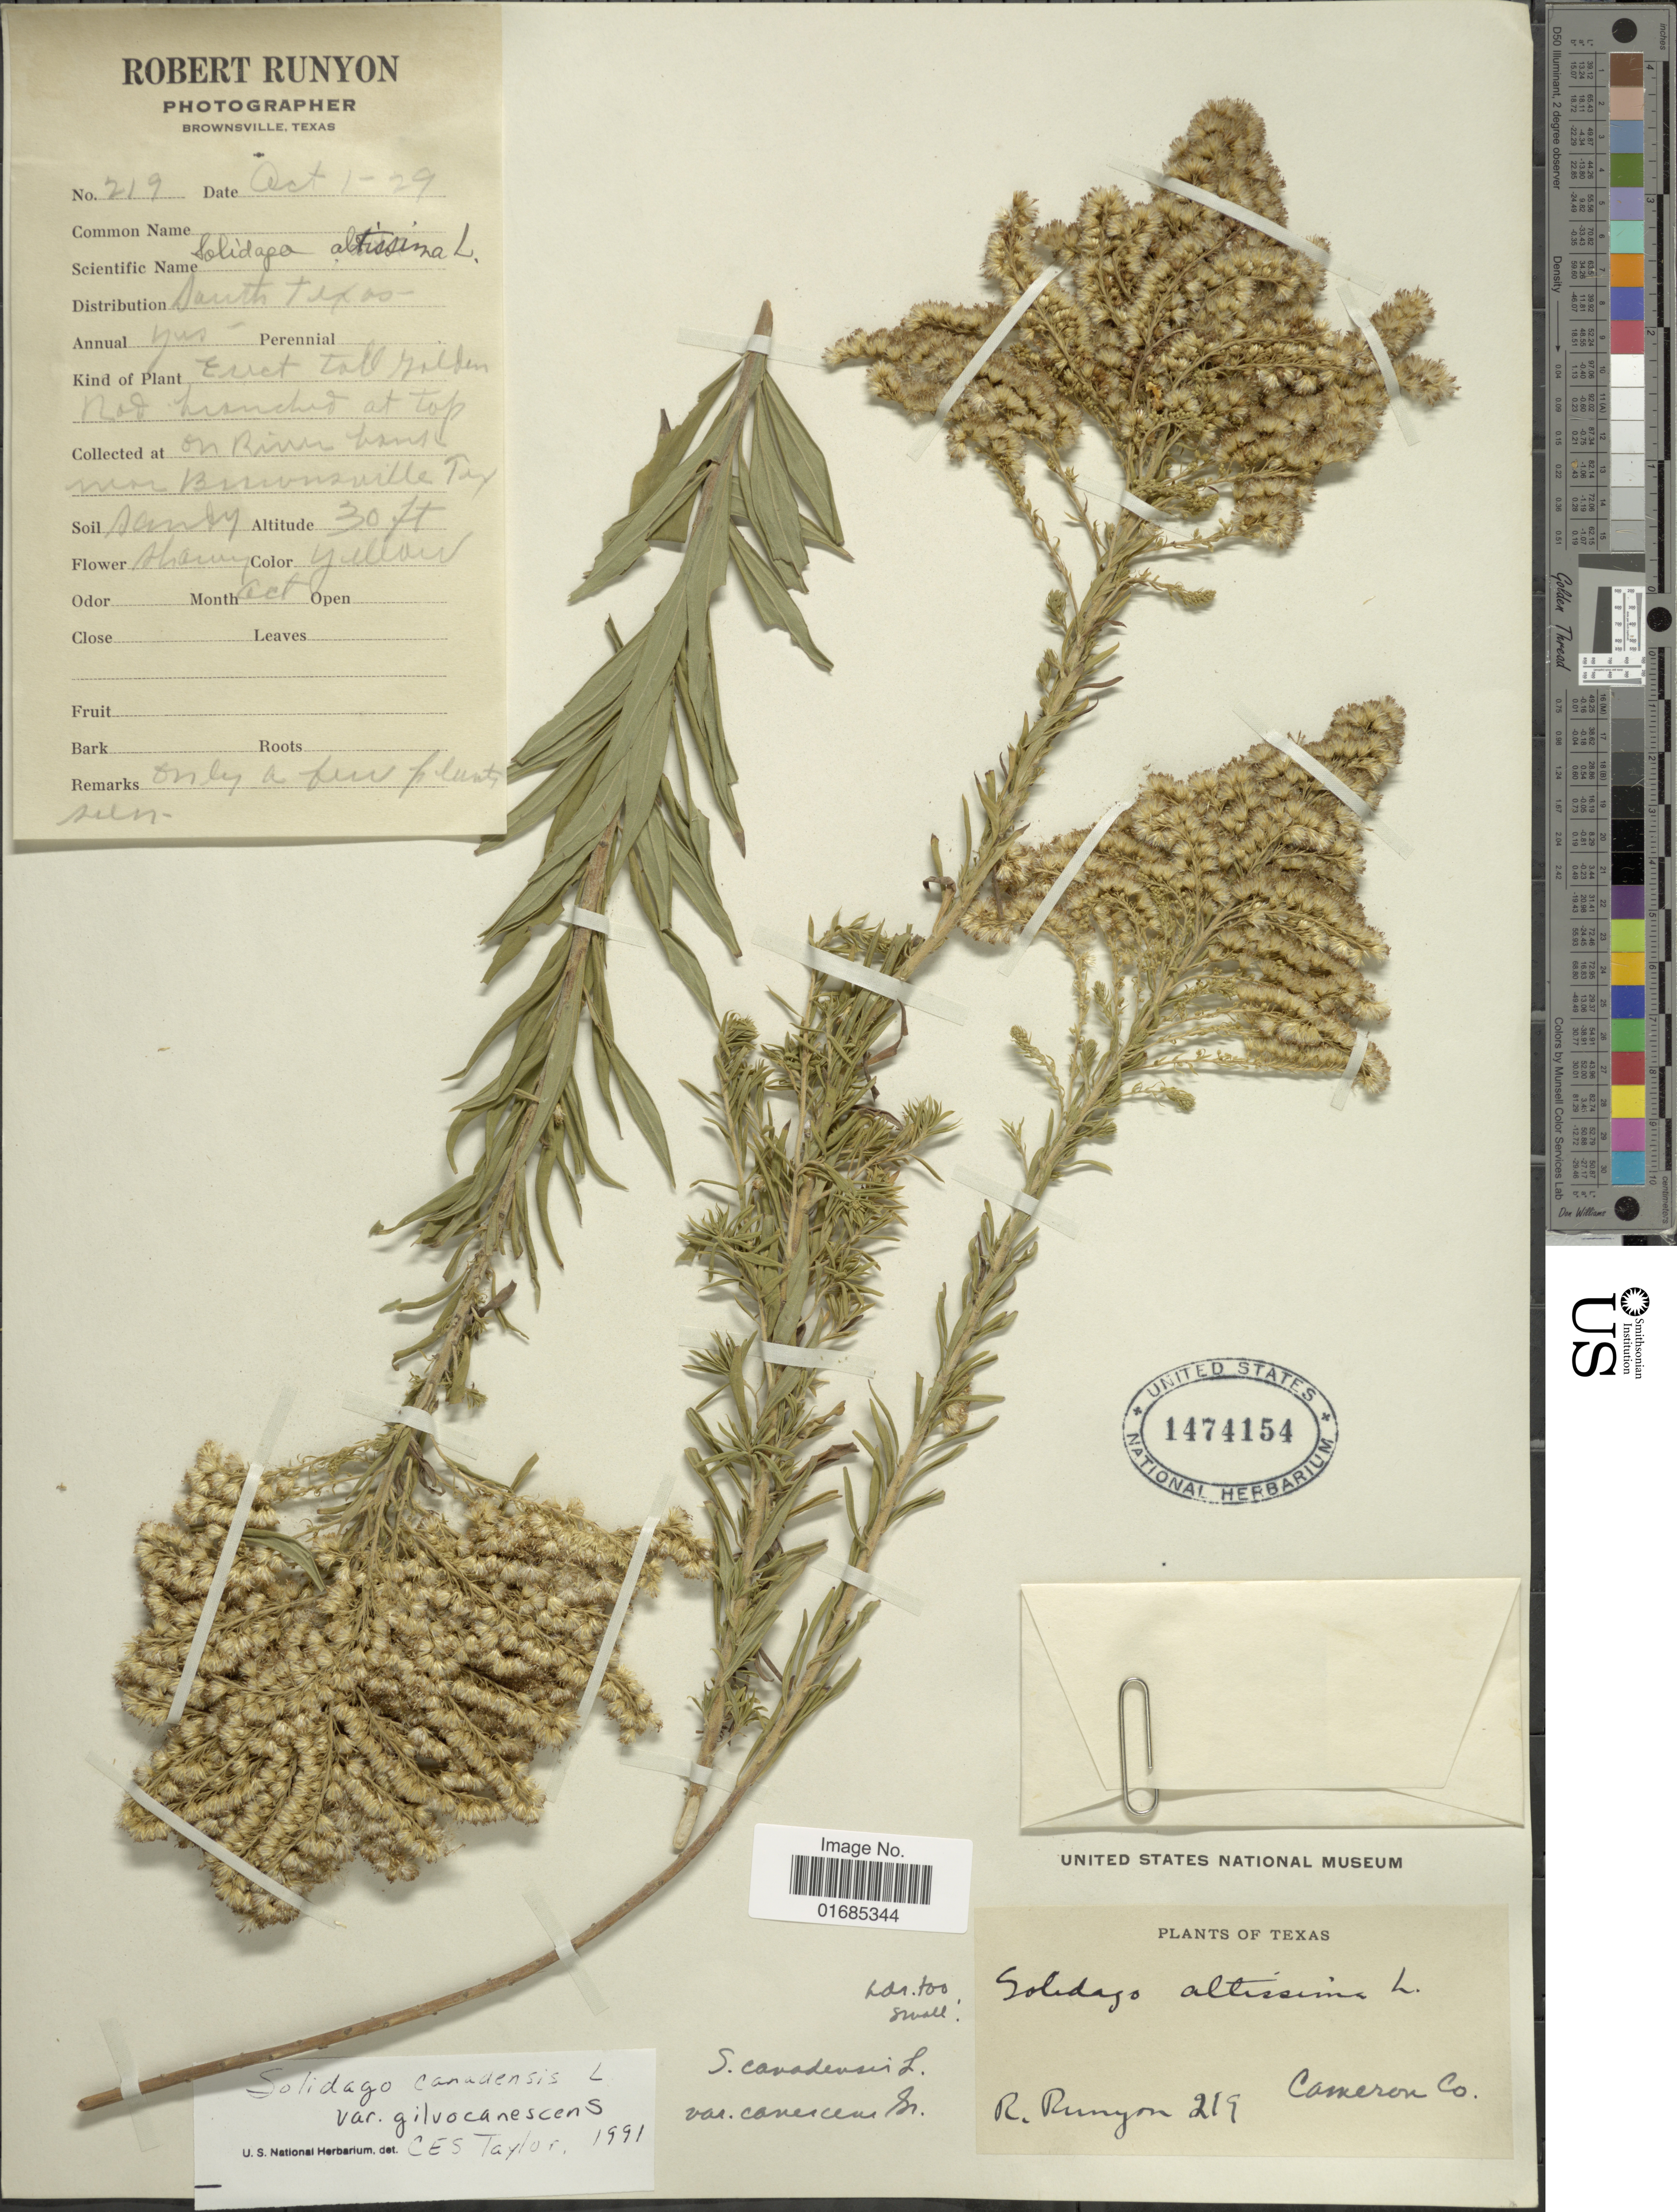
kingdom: Plantae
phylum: Tracheophyta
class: Magnoliopsida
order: Asterales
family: Asteraceae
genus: Solidago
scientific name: Solidago canadensis var. gilvocanescens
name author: Rydb.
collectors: R. Runyon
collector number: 219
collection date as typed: Transcribed d/m/y: 1/10/29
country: United States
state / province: Texas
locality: South Texas, at top on River Bank, Camron Co.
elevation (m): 9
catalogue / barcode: US 1474154